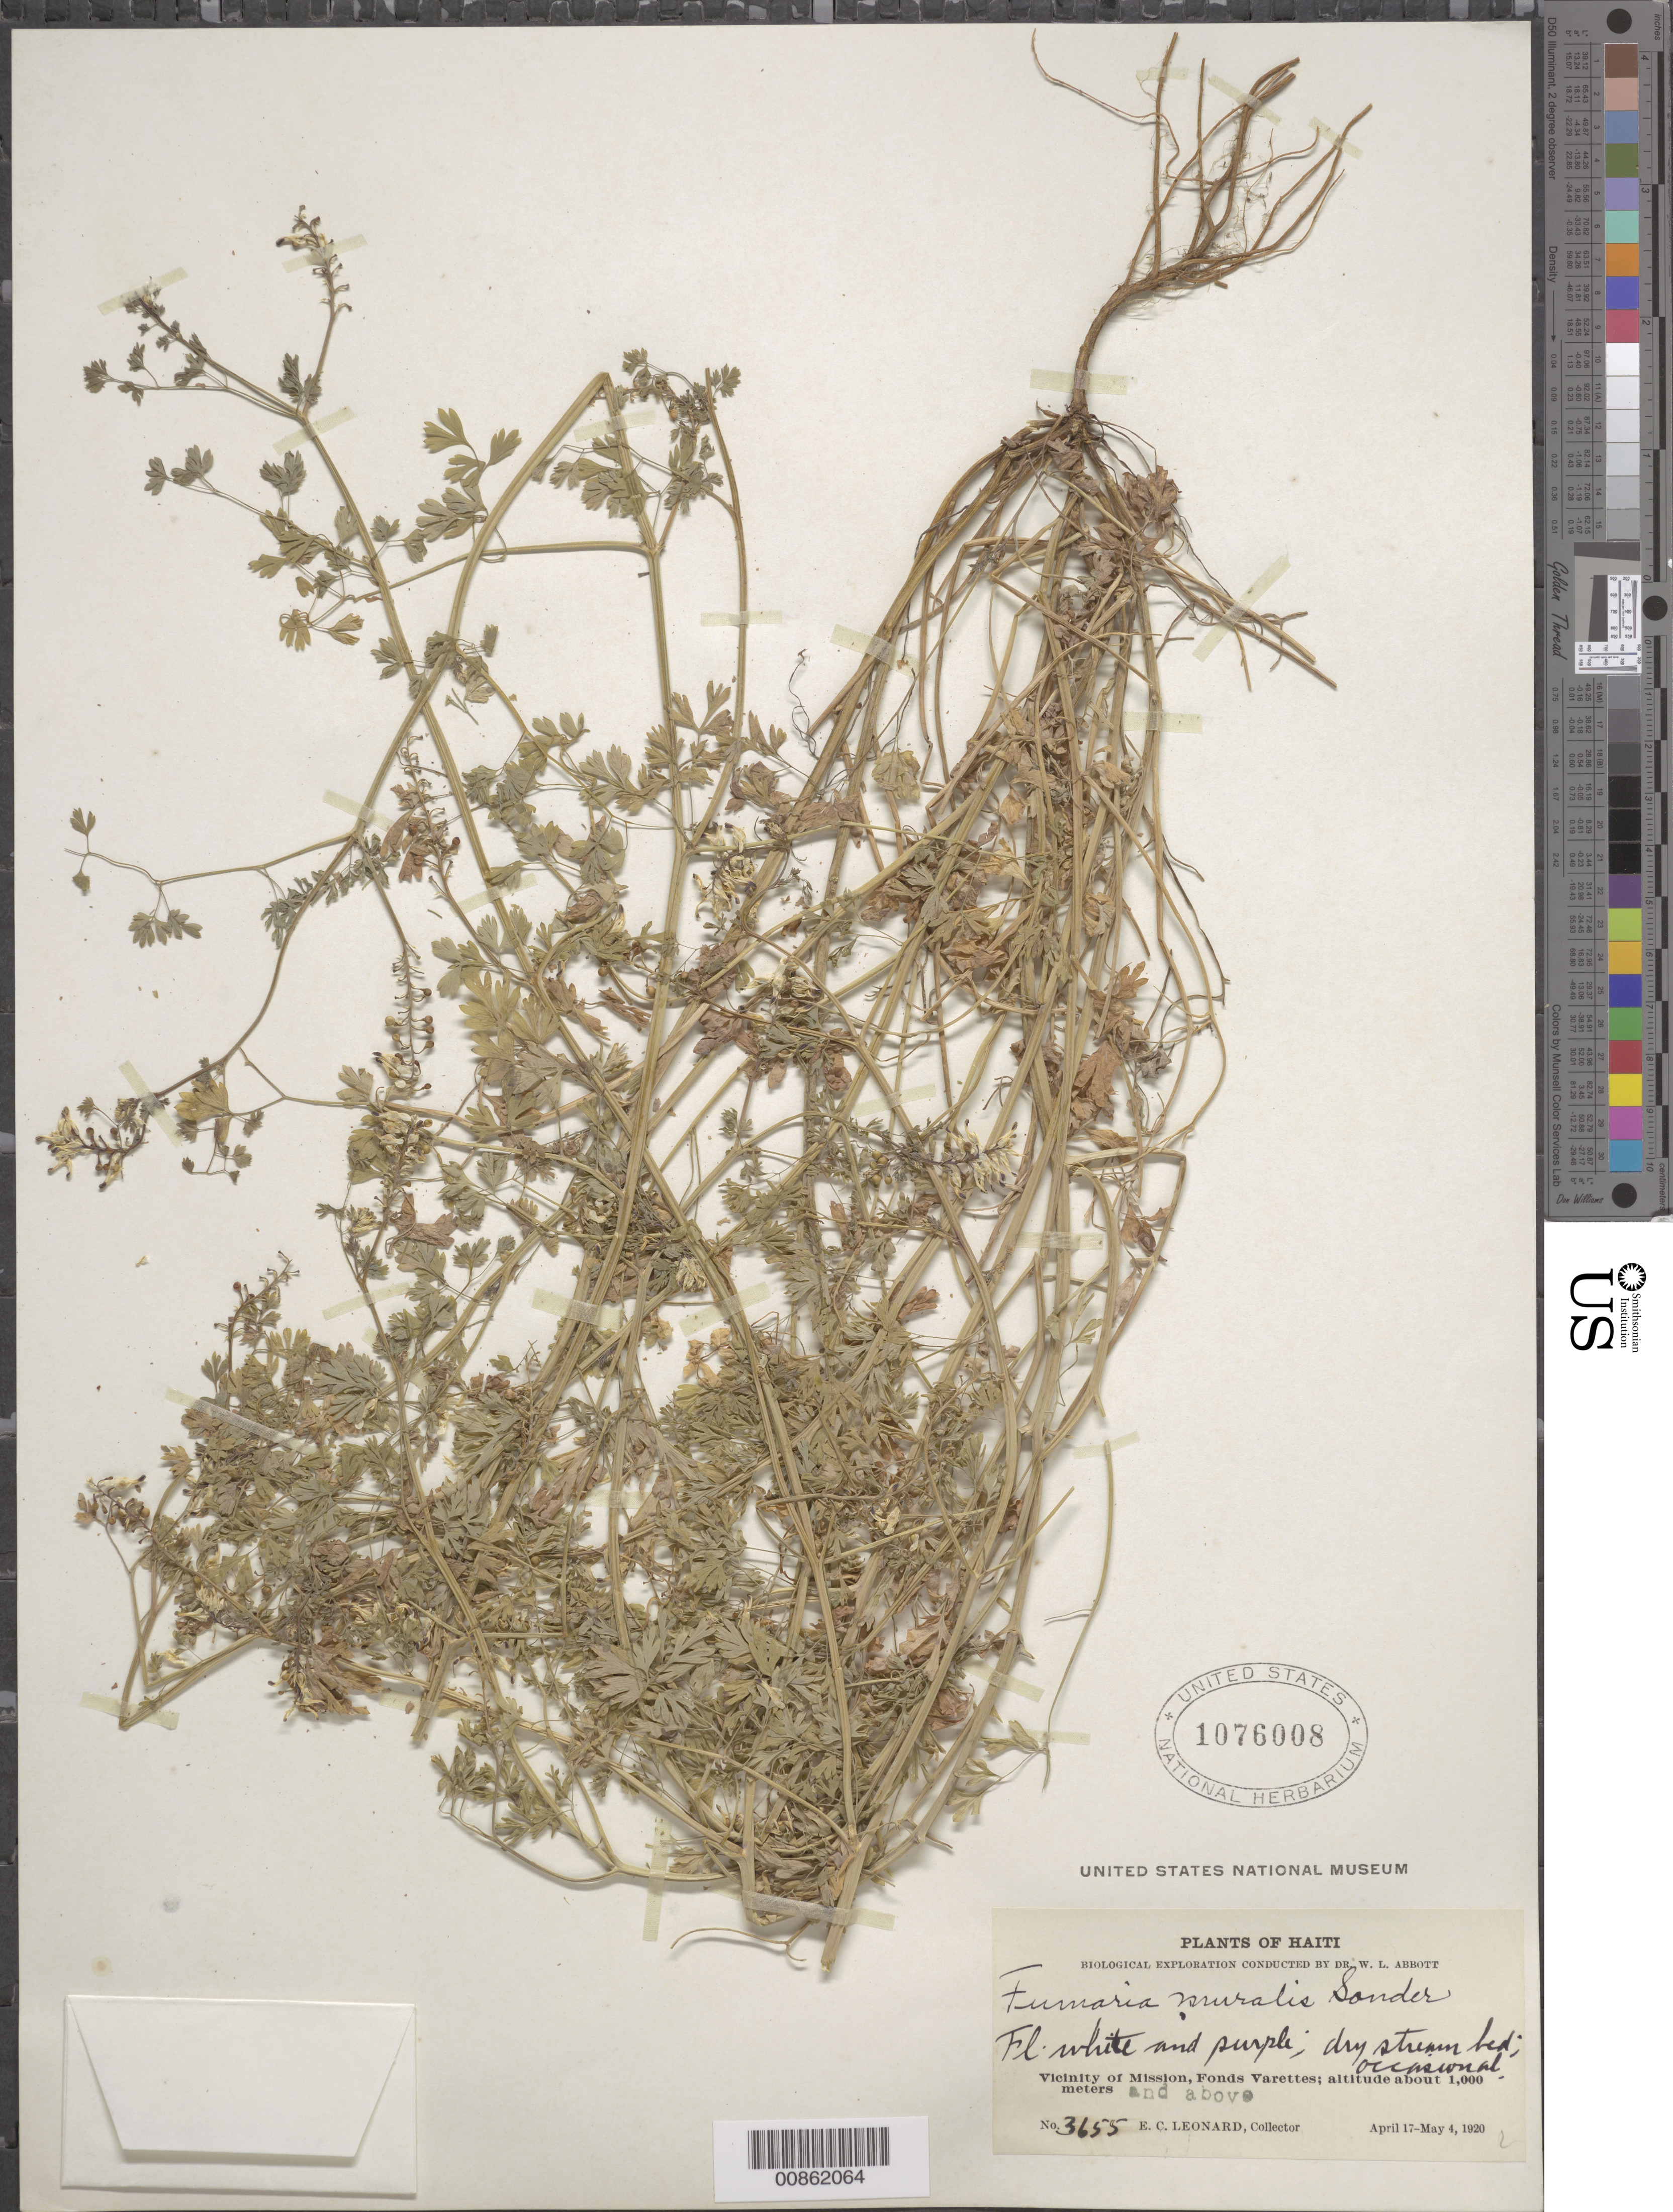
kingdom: Plantae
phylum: Tracheophyta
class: Magnoliopsida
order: Ranunculales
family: Papaveraceae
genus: Fumaria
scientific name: Fumaria muralis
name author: Sond. ex W.D.J. Koch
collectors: E. C. Leonard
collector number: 3655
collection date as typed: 17 Apr 1920 to 04 May 1920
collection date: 1920-04-17/1920-05-04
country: Haiti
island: Hispaniola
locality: Vicinity of Mission, Fonds Varettes.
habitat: Dry stream bed.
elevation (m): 1000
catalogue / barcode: US 1076008